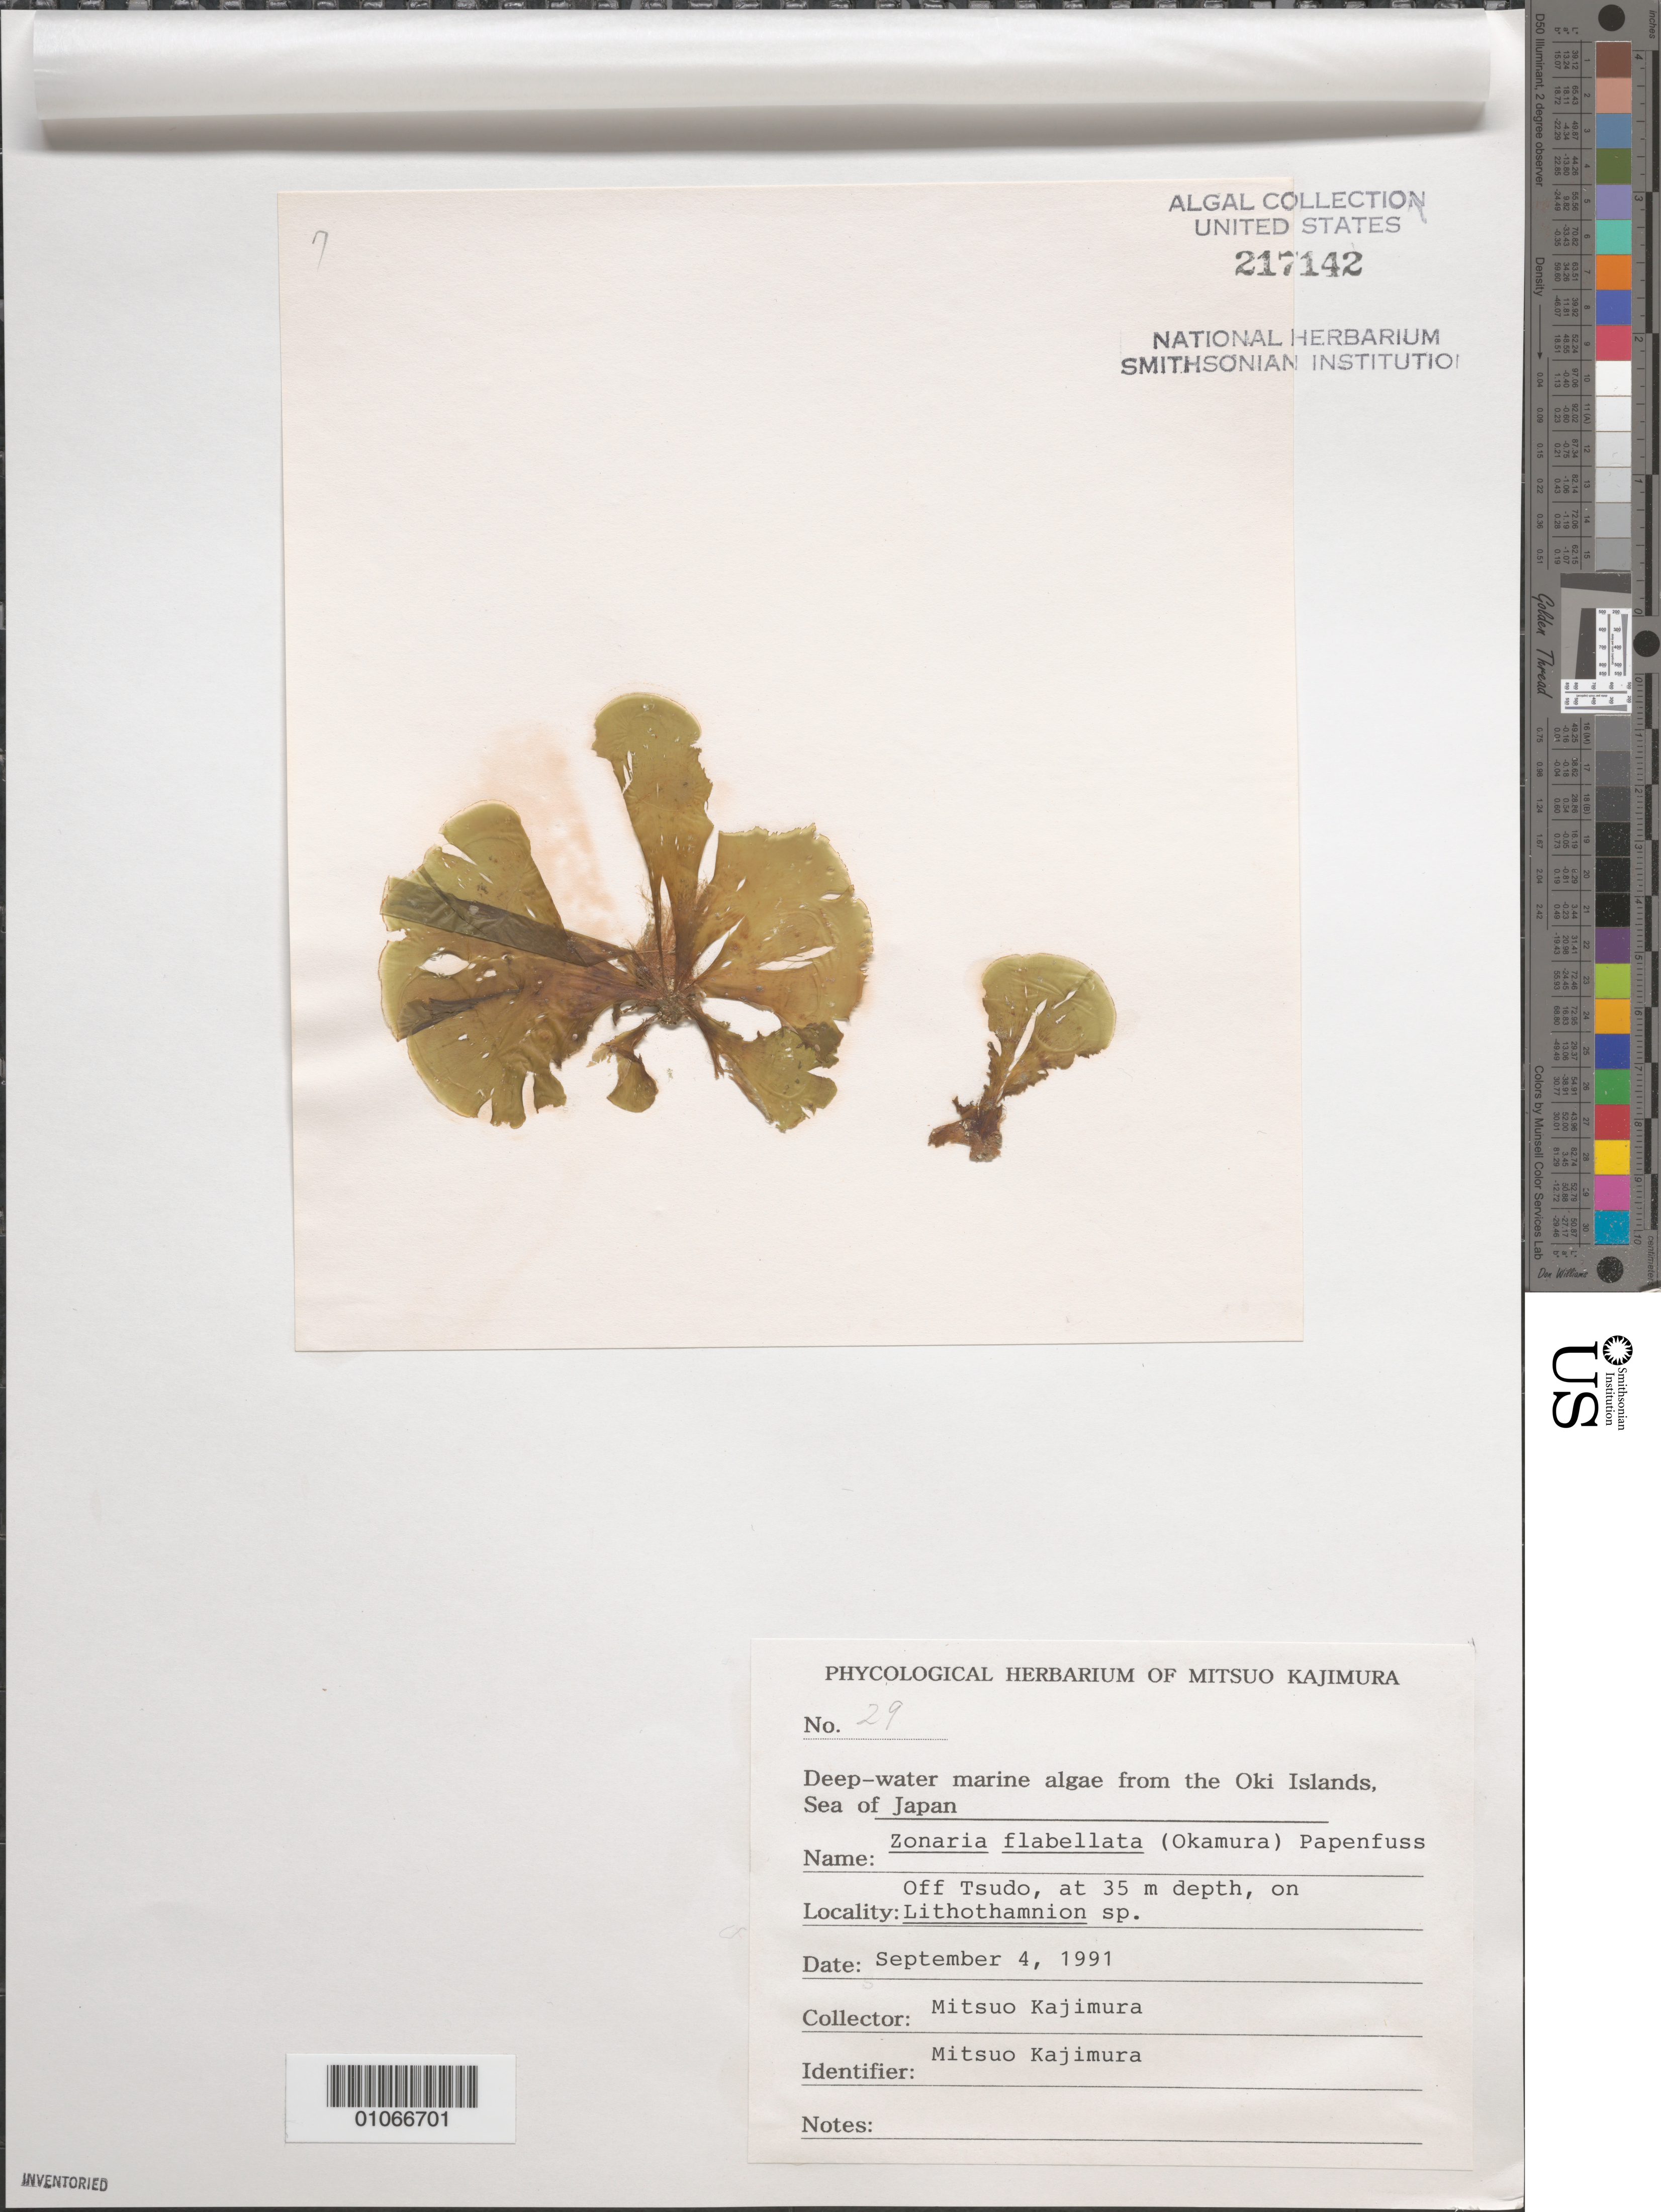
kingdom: Chromista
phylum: Ochrophyta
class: Phaeophyceae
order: Dictyotales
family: Dictyotaceae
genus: Zonaria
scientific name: Zonaria flabellata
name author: (Okamura) Papenf.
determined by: Kajimura, Mitsuo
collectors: M. Kajimura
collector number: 29 & specimen 7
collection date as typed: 04 Sep 1991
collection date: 1991-09-04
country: Japan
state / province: Simane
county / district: Oki District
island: Oki Islands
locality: Off Tsudo [village], Sea of Japan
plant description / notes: Phycologial Herbarium of Mitsuo Kajimura, Deep-water marine algae from the Oki Islands, Sea of Japan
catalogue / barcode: US 217142